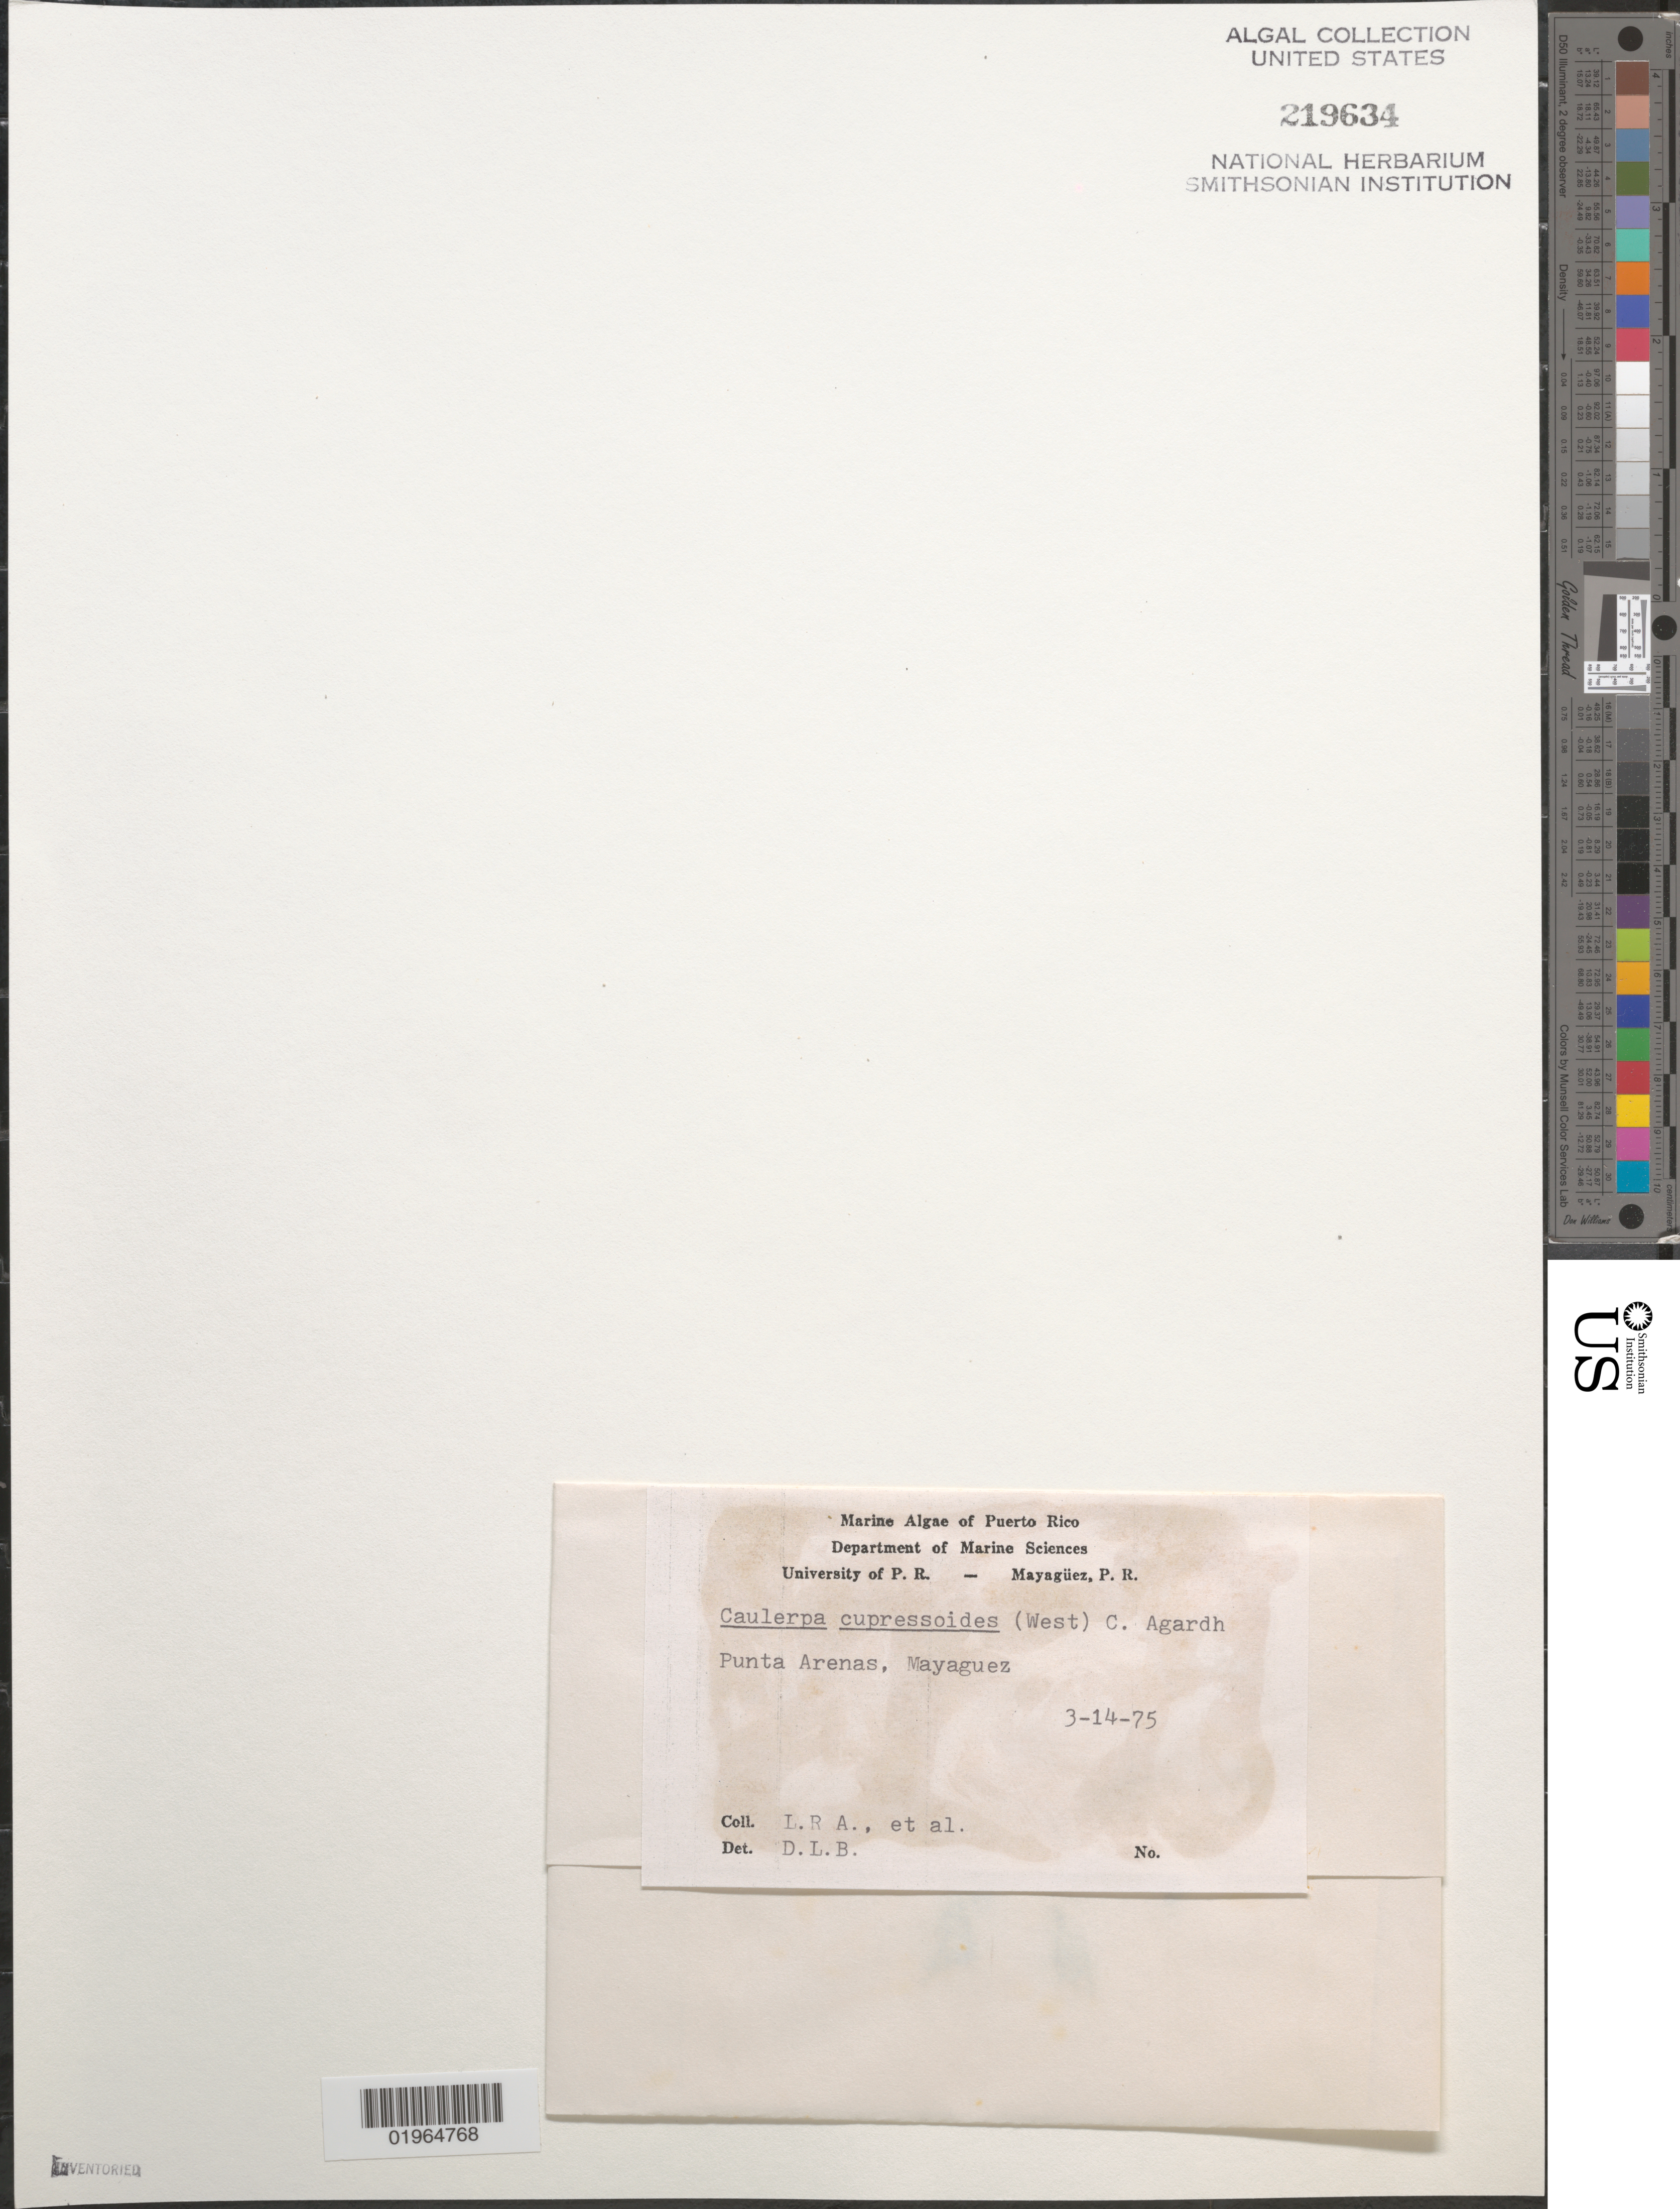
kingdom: Plantae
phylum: Chlorophyta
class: Ulvophyceae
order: Bryopsidales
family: Caulerpaceae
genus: Caulerpa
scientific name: Caulerpa cupressoides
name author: (Vahl) C. Agardh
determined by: Ballantine, D. L.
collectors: L. Almodovar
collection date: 1975-03-14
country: Puerto Rico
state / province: Mayagüez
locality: Punta Arenas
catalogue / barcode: US 219634